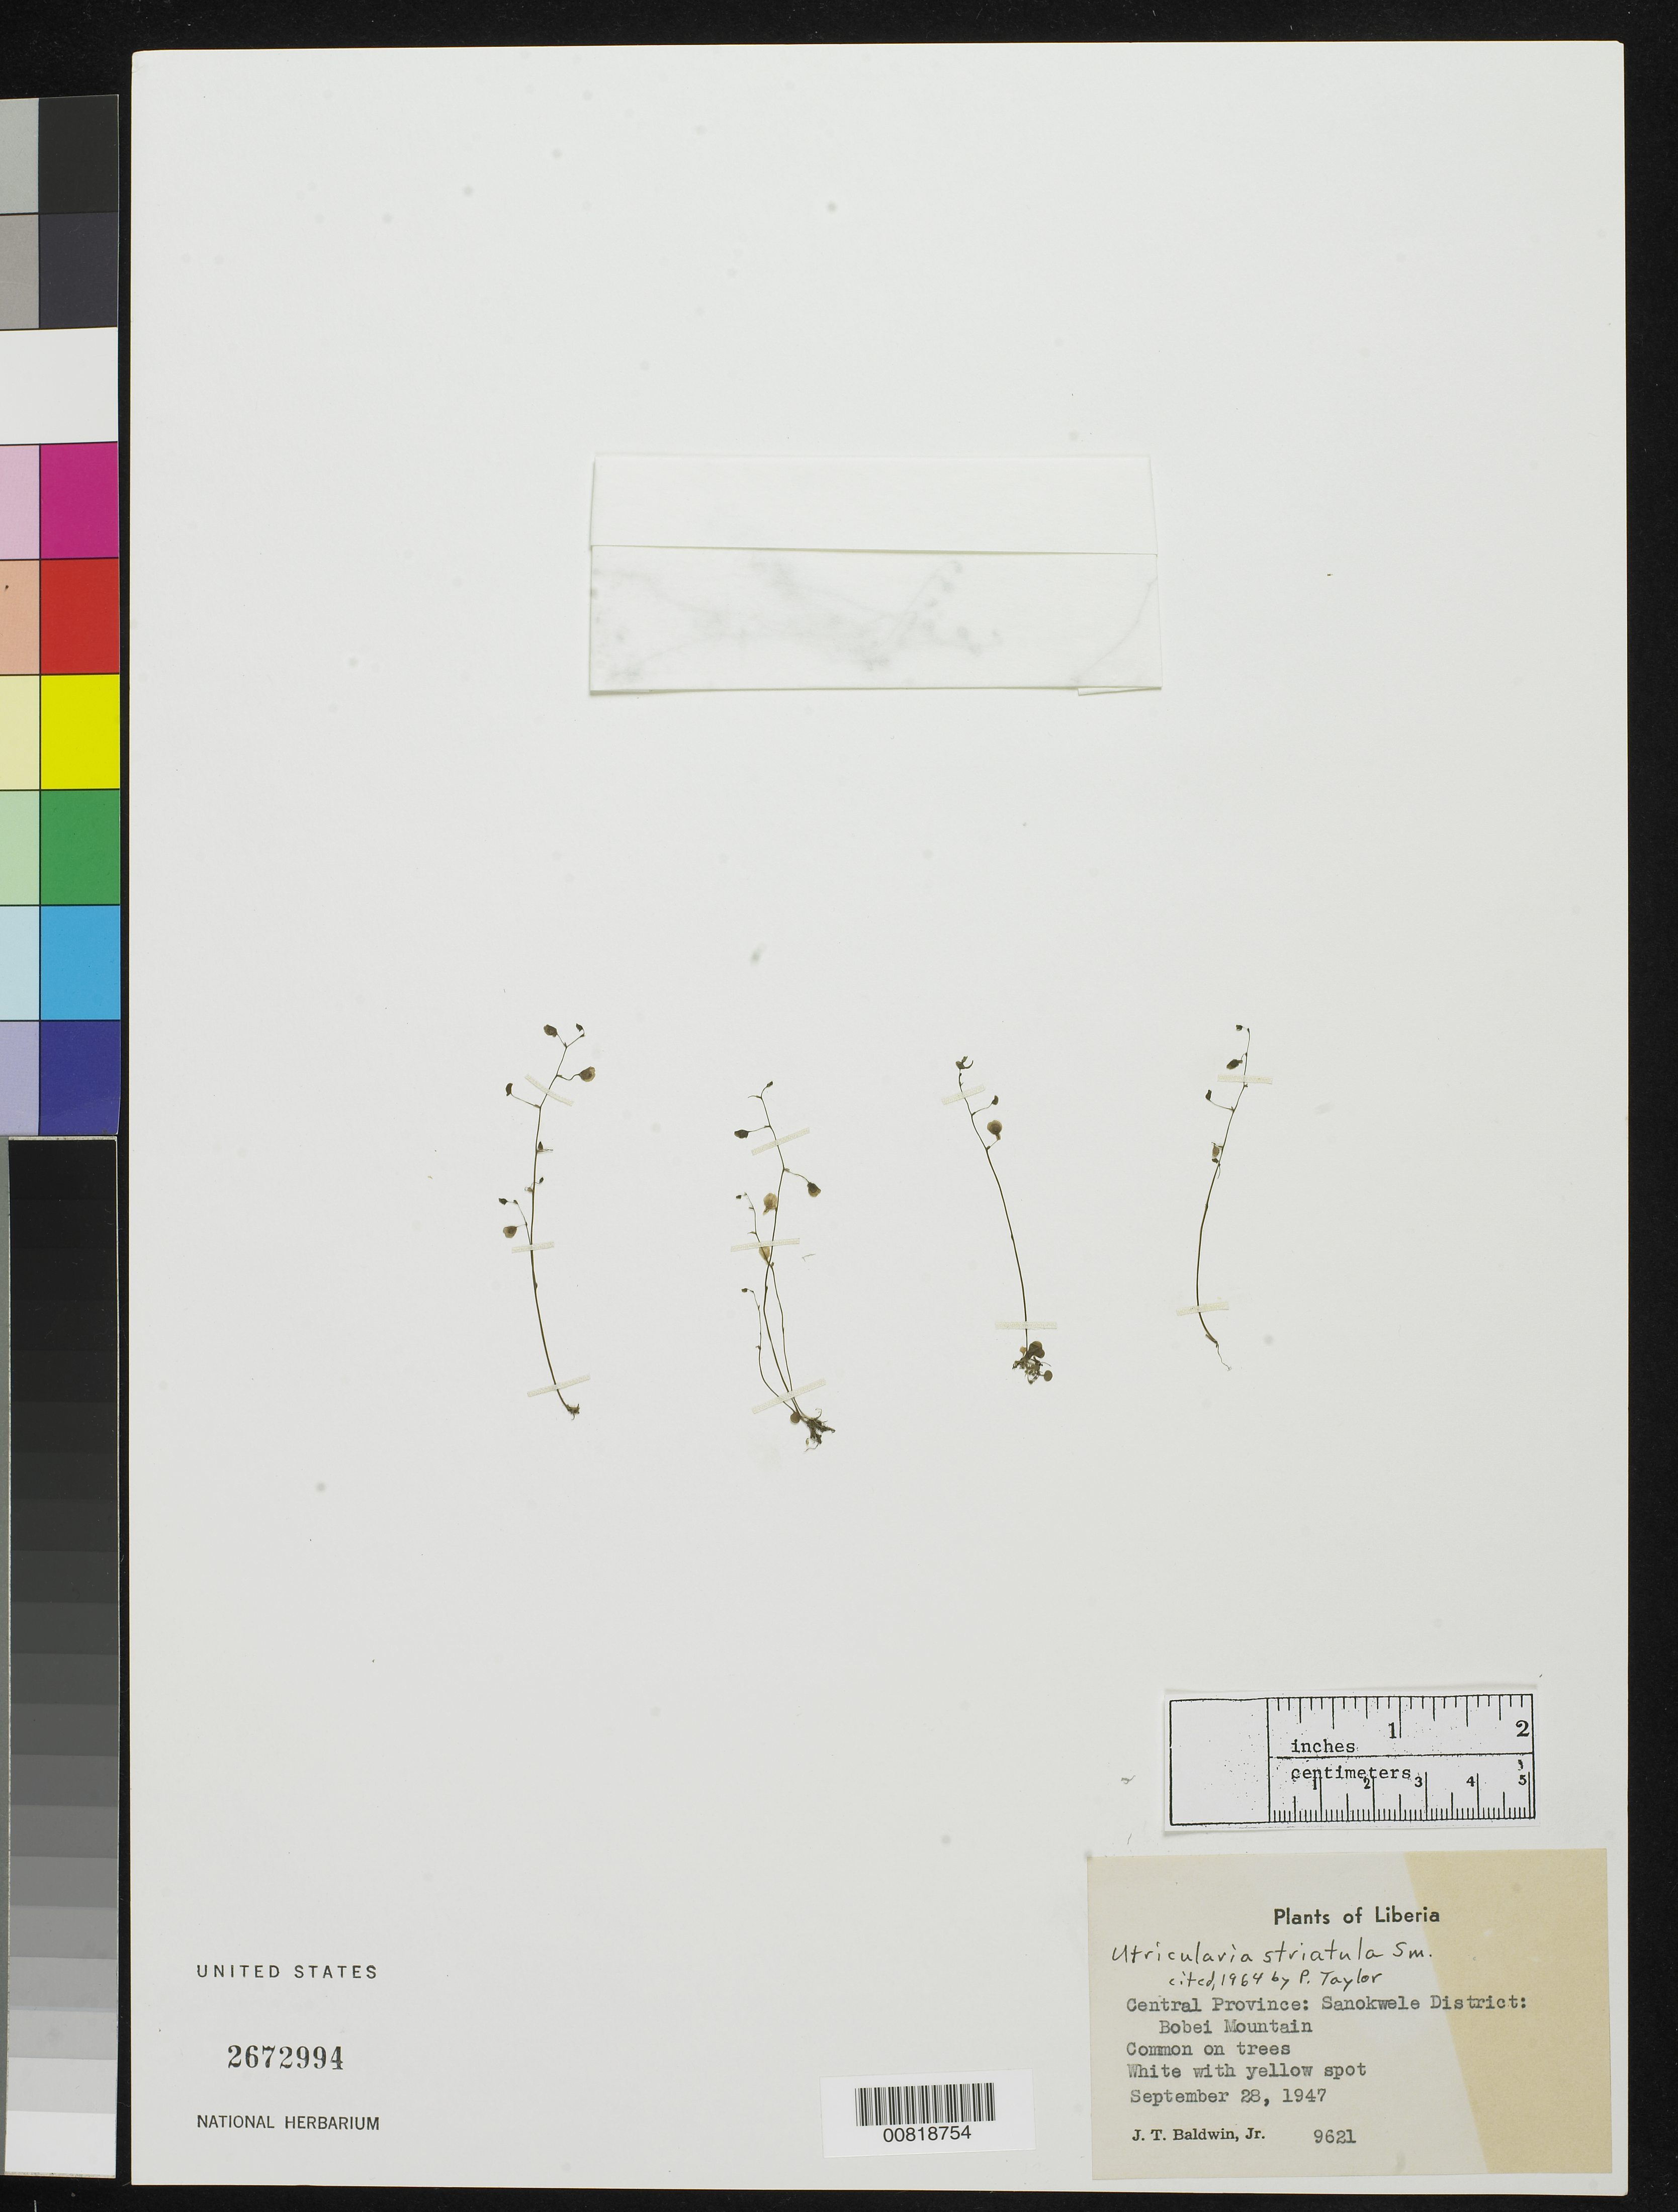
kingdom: Plantae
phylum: Tracheophyta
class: Magnoliopsida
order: Lamiales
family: Lentibulariaceae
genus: Utricularia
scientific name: Utricularia striatula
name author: Sm.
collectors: J. T. Baldwin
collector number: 9621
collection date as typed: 28 Sep 1947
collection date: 1947-09-28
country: Liberia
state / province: Nimba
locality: Central Province: Sanokwele District, Bobei Mountain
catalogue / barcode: US 2672994